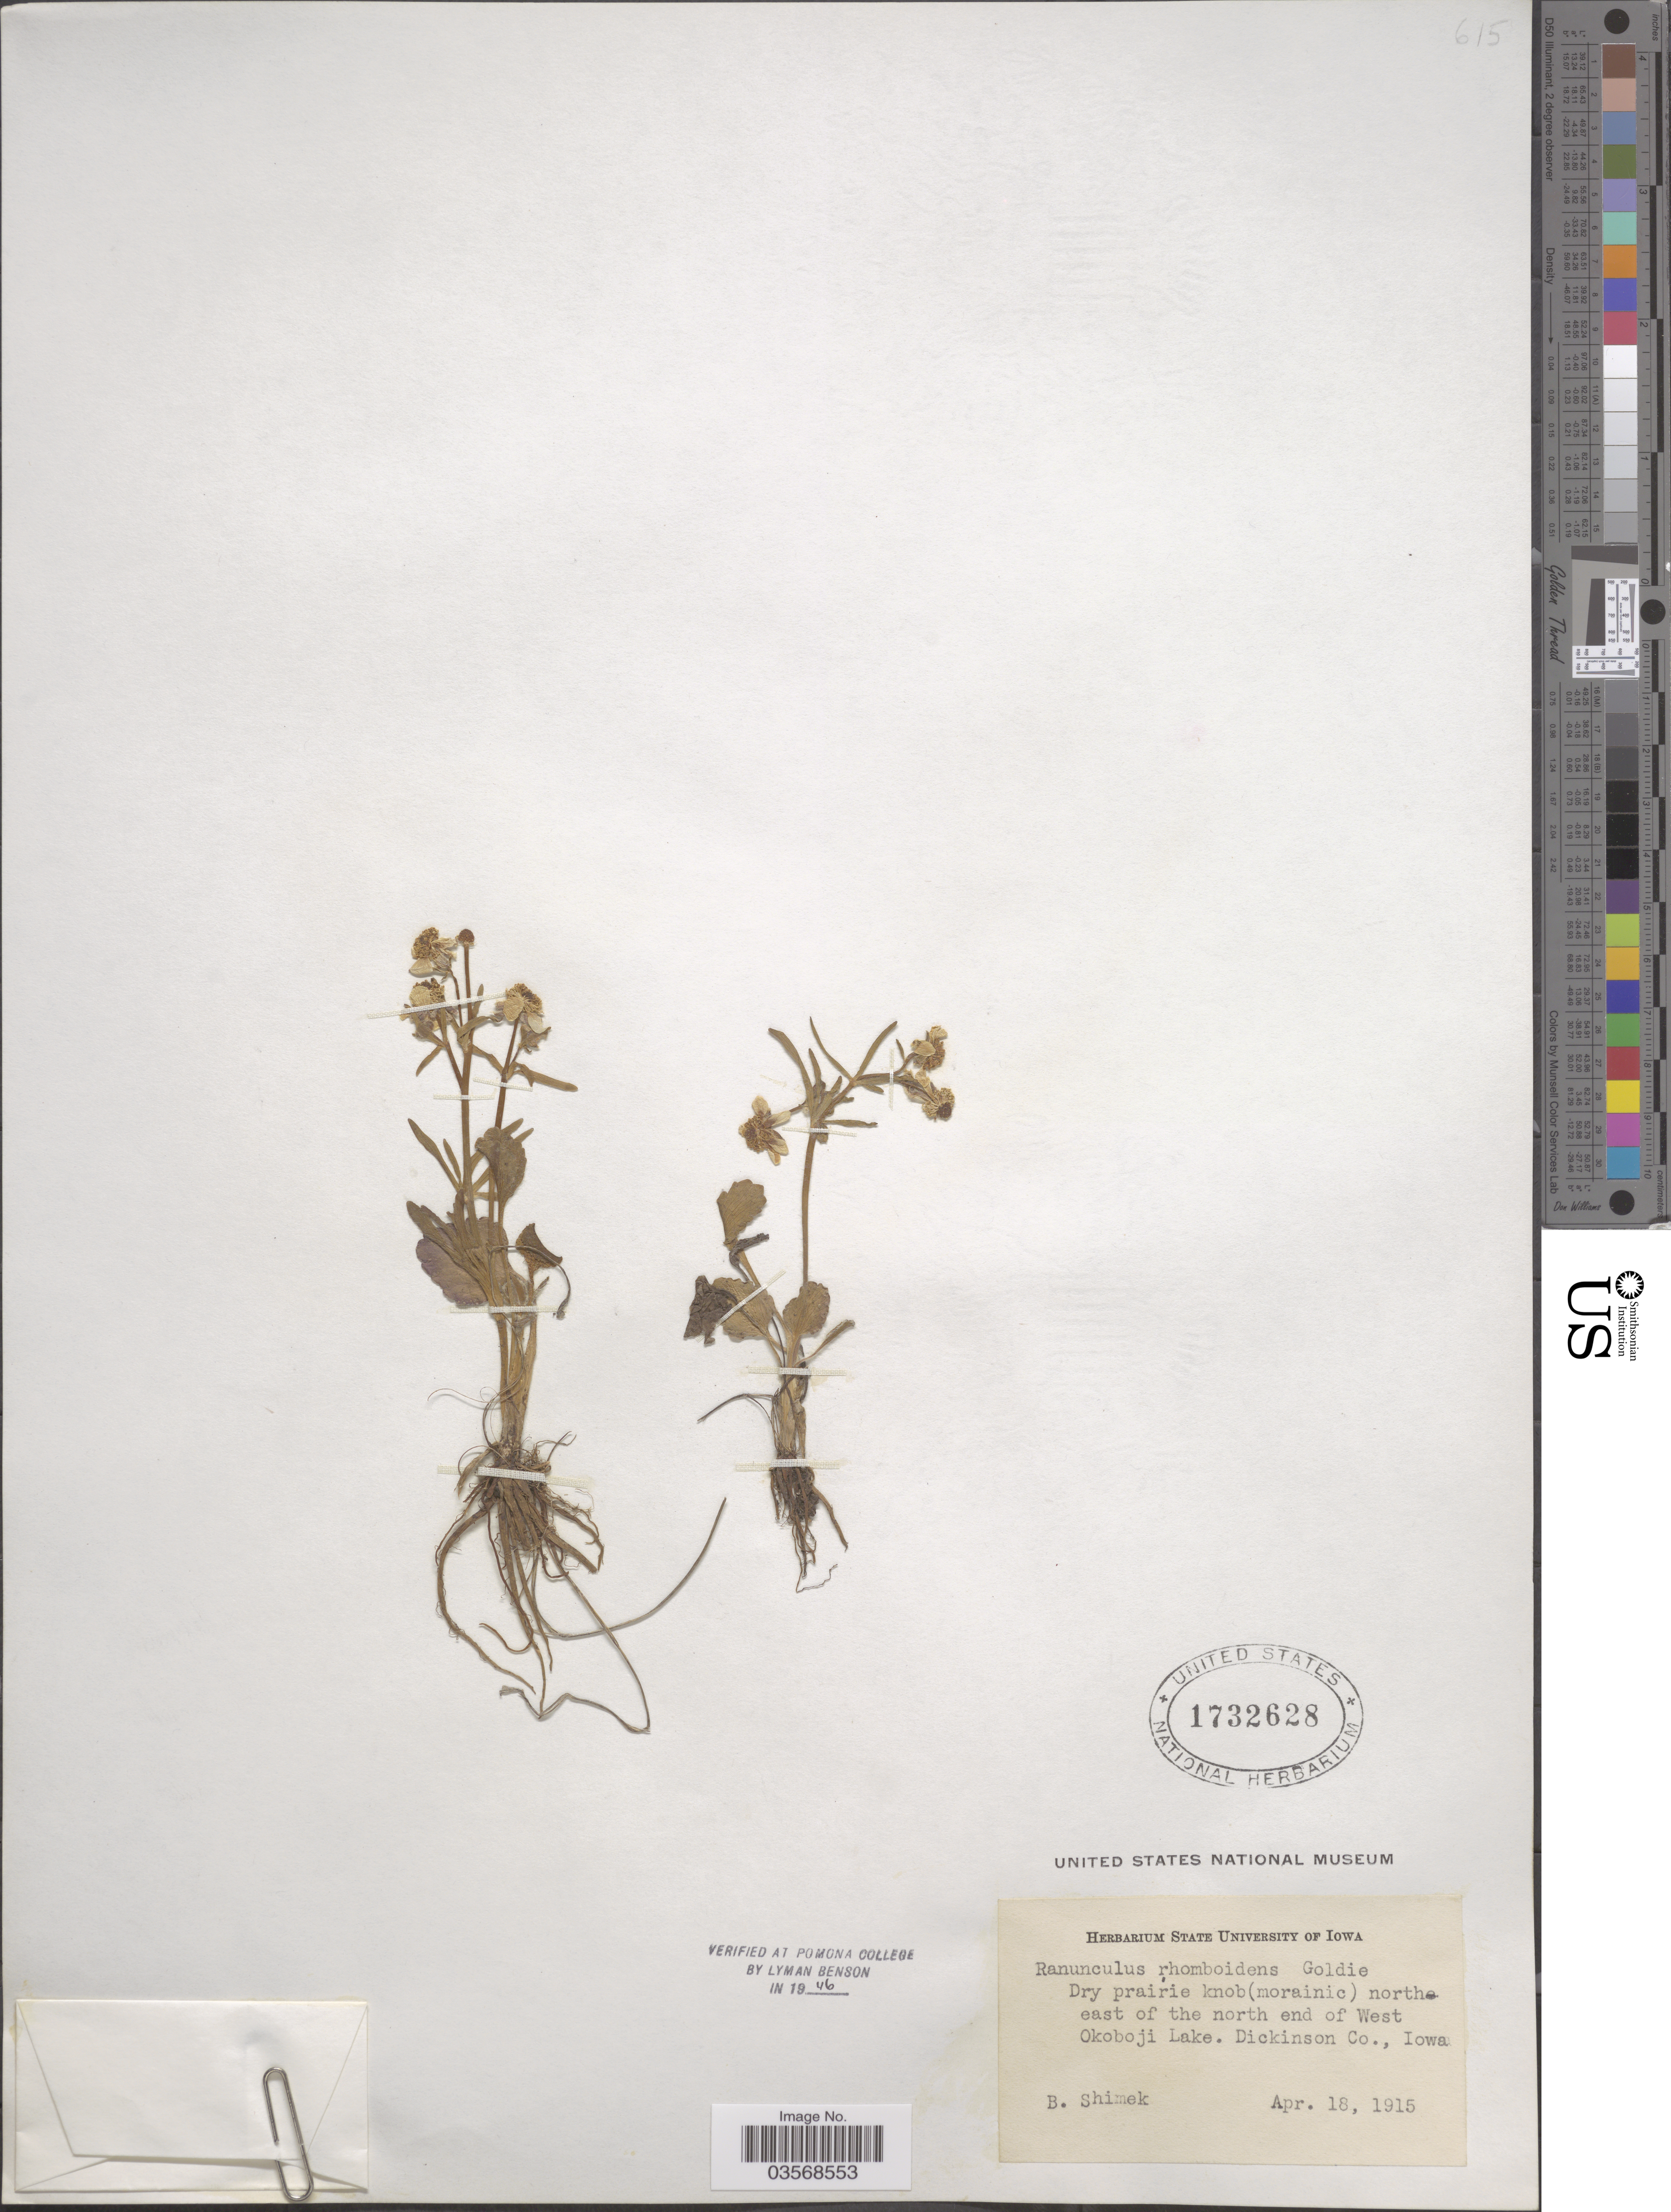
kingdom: Plantae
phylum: Tracheophyta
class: Magnoliopsida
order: Ranunculales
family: Ranunculaceae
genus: Ranunculus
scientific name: Ranunculus ovalis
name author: Raf.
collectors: B. Shimek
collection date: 1915-04-18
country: United States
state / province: Iowa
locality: Dry prairie knob (morainic) north east of the north end of West Okoboji Lake. Dickinson Co.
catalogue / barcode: US 1732628